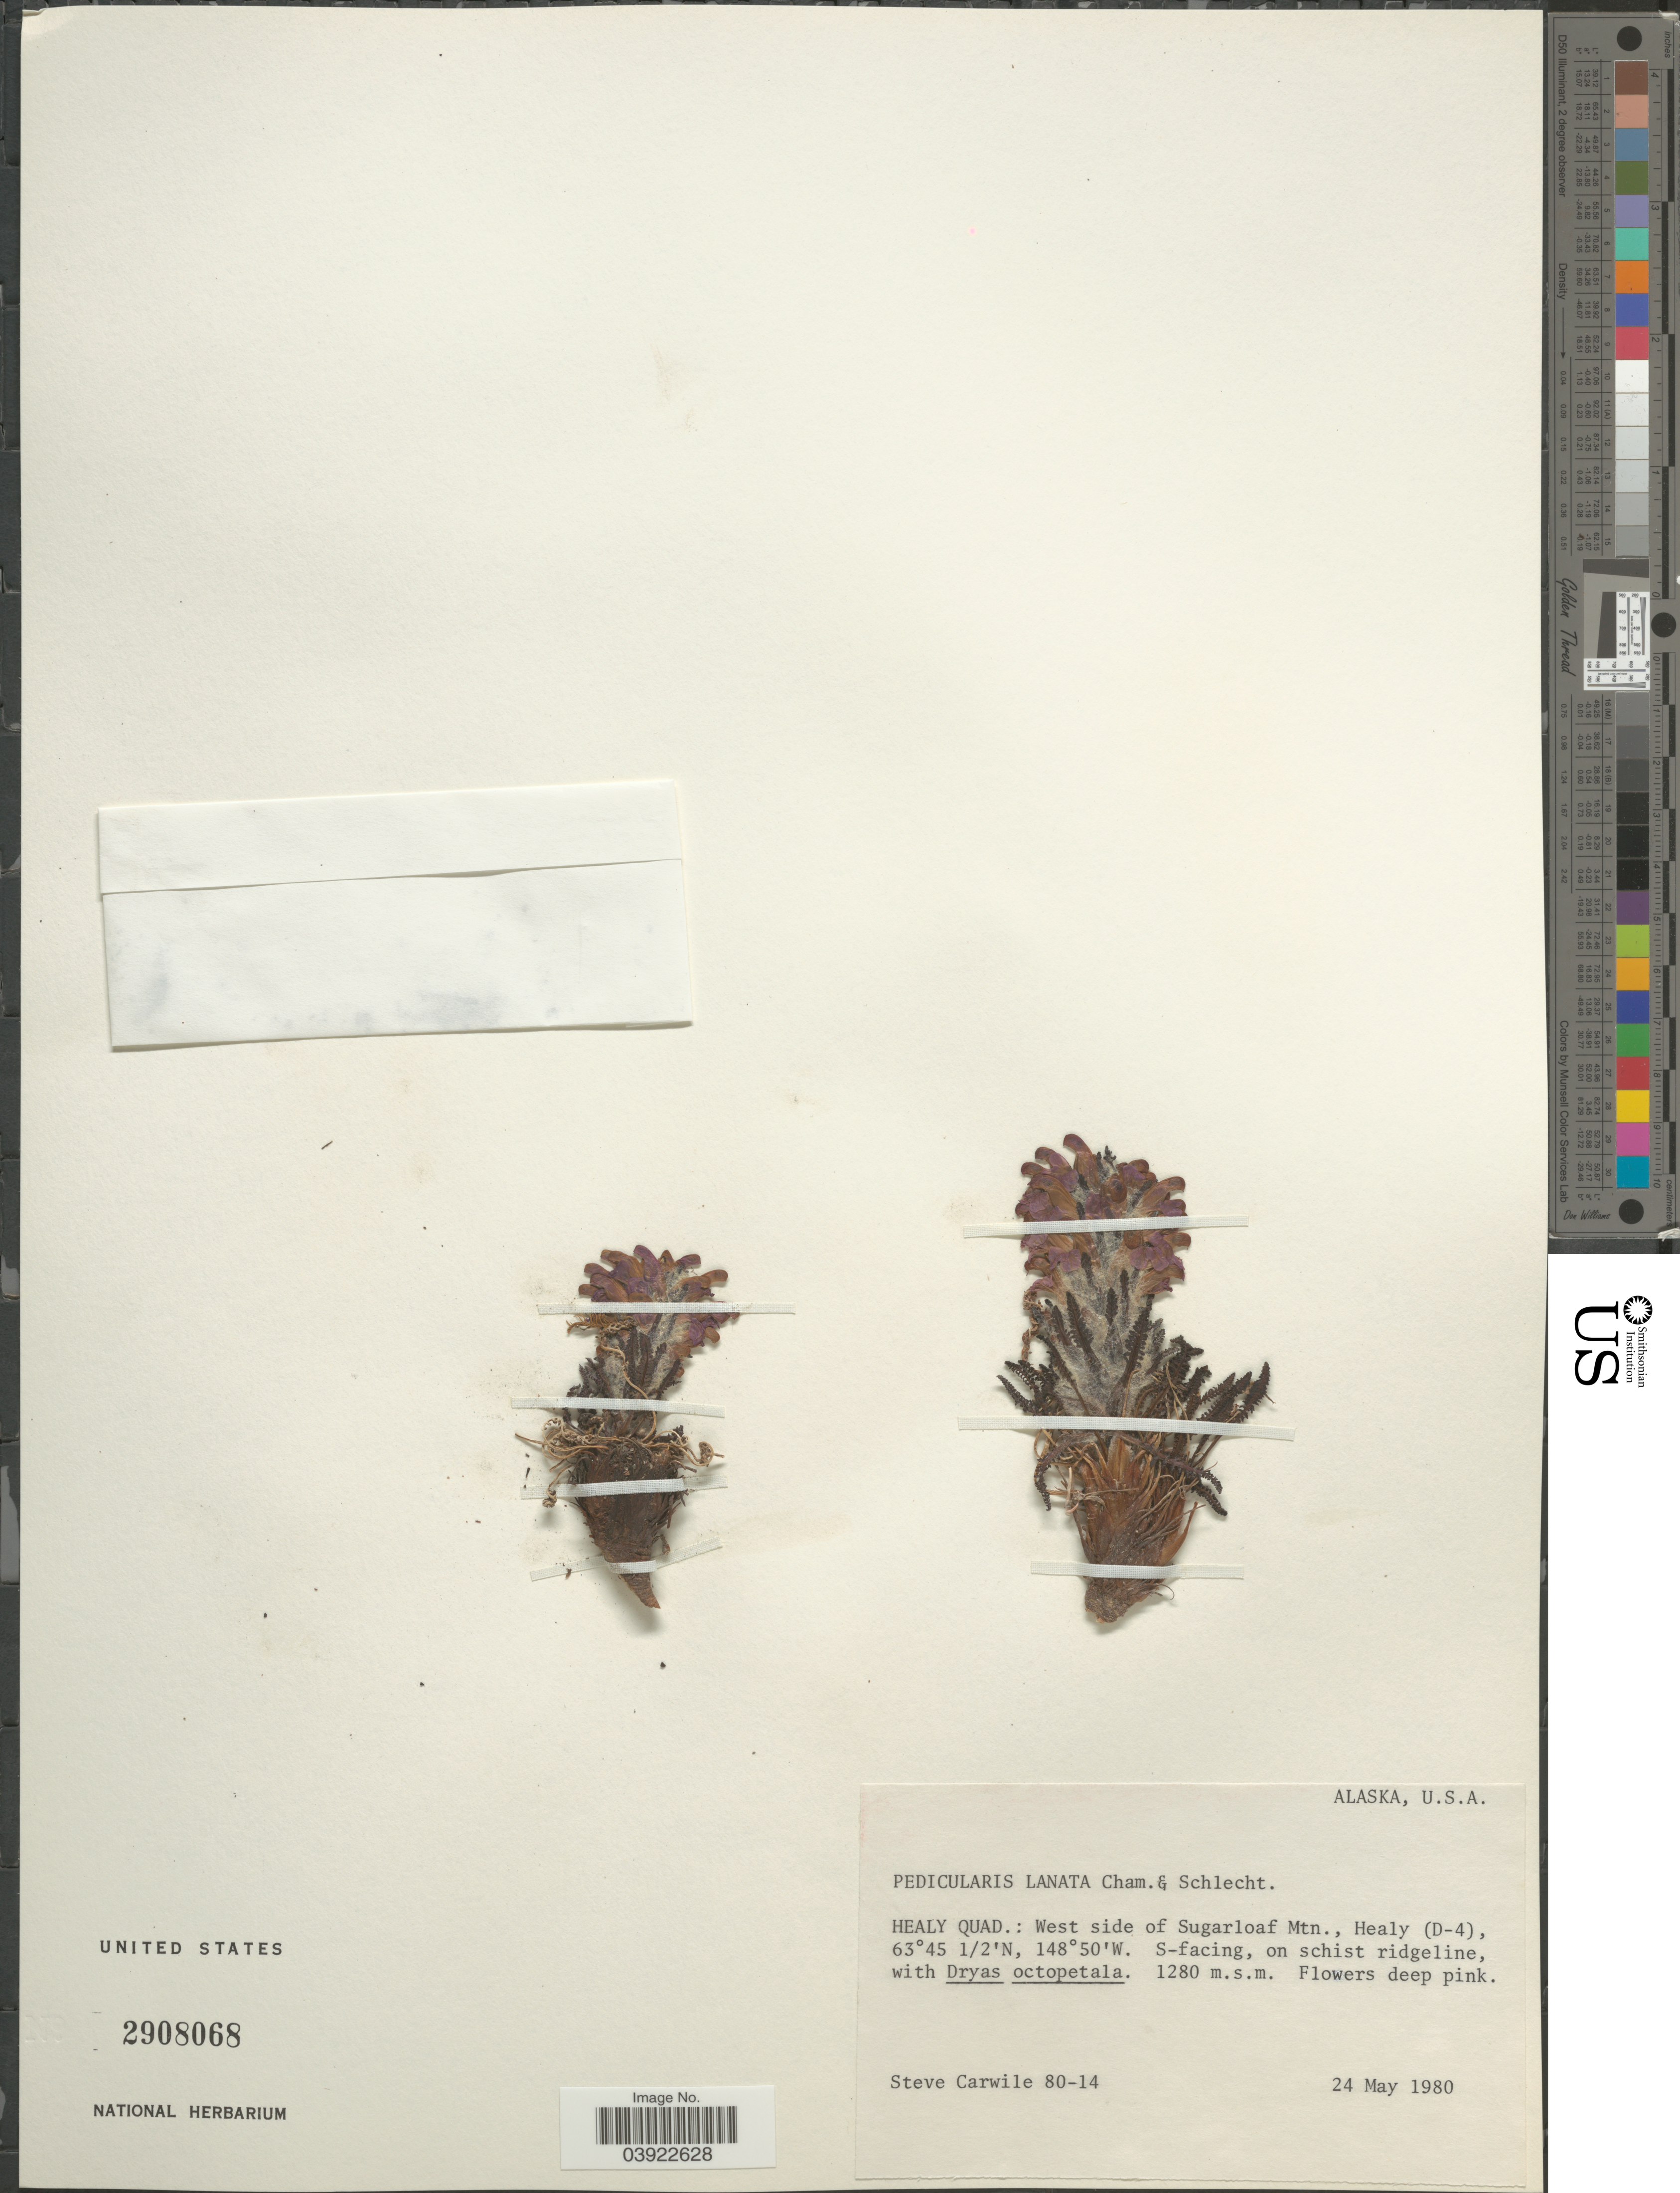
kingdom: Plantae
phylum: Tracheophyta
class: Magnoliopsida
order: Lamiales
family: Orobanchaceae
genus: Pedicularis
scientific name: Pedicularis lanata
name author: Willd. ex Cham. & Schltdl.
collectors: S. Carwile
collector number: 80-14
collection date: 1980-05-24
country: United States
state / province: Alaska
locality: Healy Quad.: West side of Sugarloaf Mtn., Healy (D-4). S-facing.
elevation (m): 1280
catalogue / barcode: US 2908068